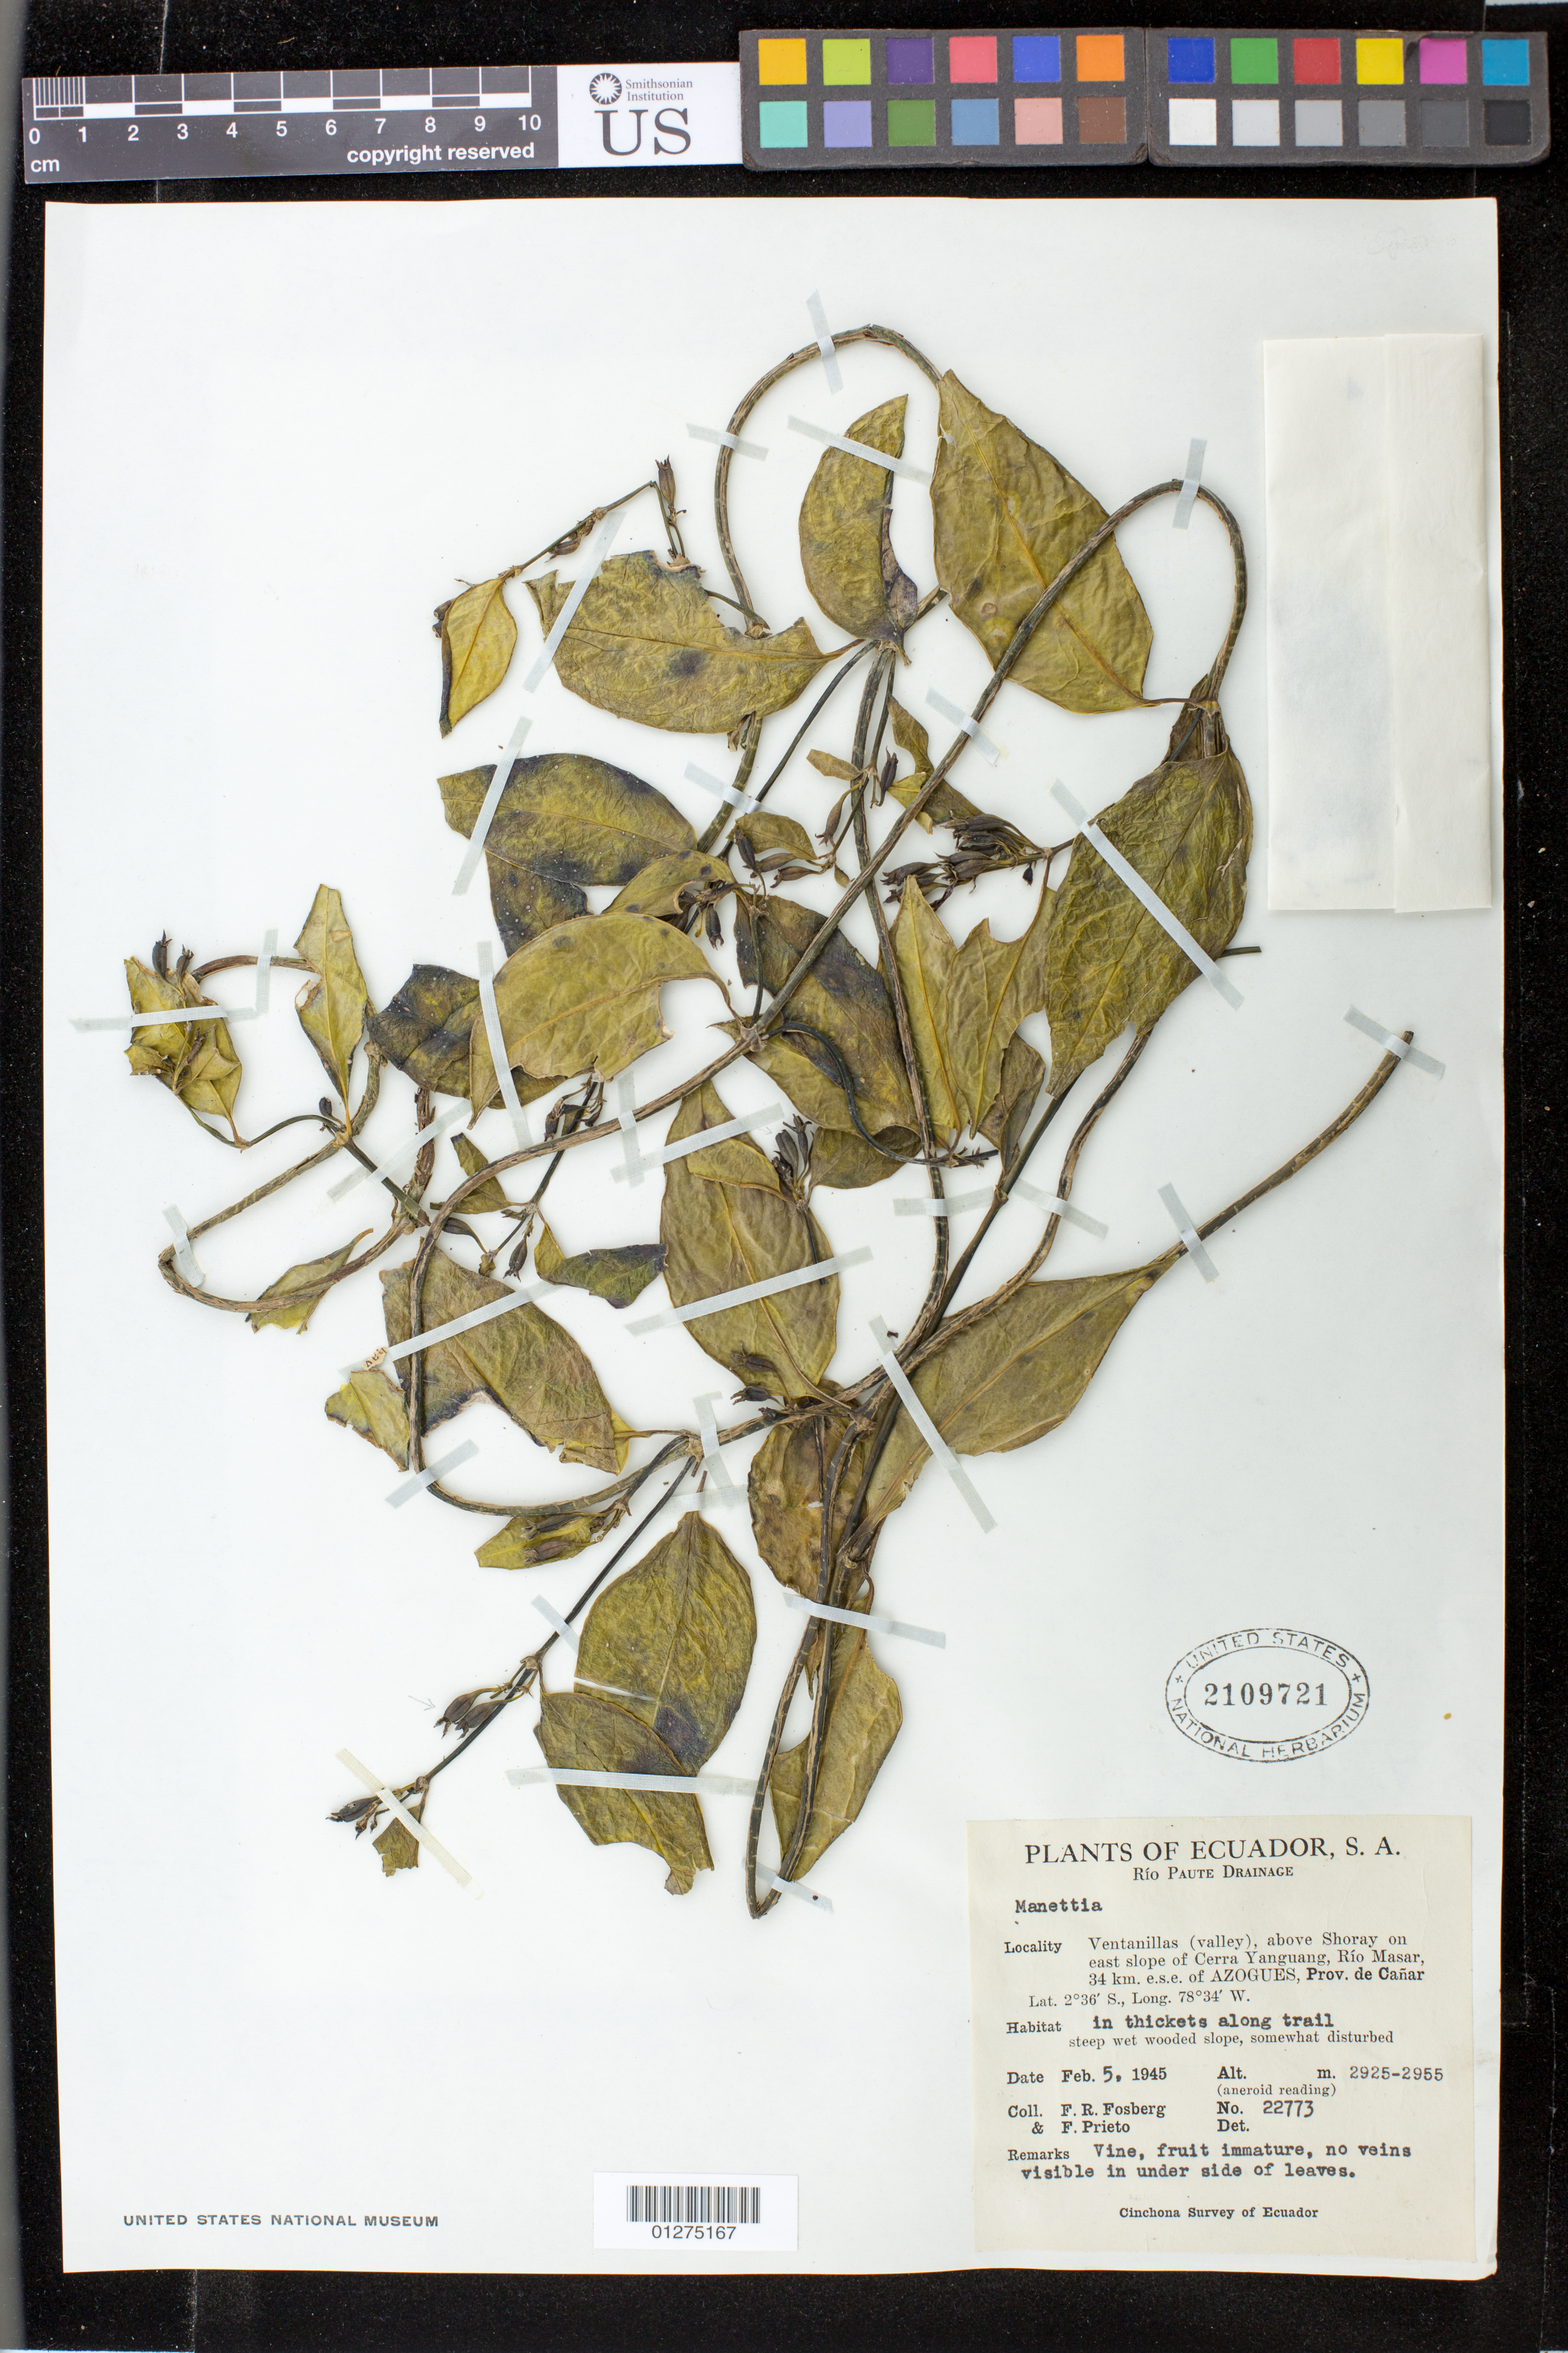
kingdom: Plantae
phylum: Tracheophyta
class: Magnoliopsida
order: Gentianales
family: Rubiaceae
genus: Manettia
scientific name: Manettia sp.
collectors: F. R. Fosberg & F. Prieto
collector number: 22773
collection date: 1945-02-05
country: Ecuador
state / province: Cañar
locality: Río Paute Drainage, Ventanillas (valley), above Shoray on east slope of Cerra Yanguang, Río Masar, 34 km. e.s.e of Azogues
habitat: in thickets along trail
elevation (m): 2925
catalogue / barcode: US 2109721